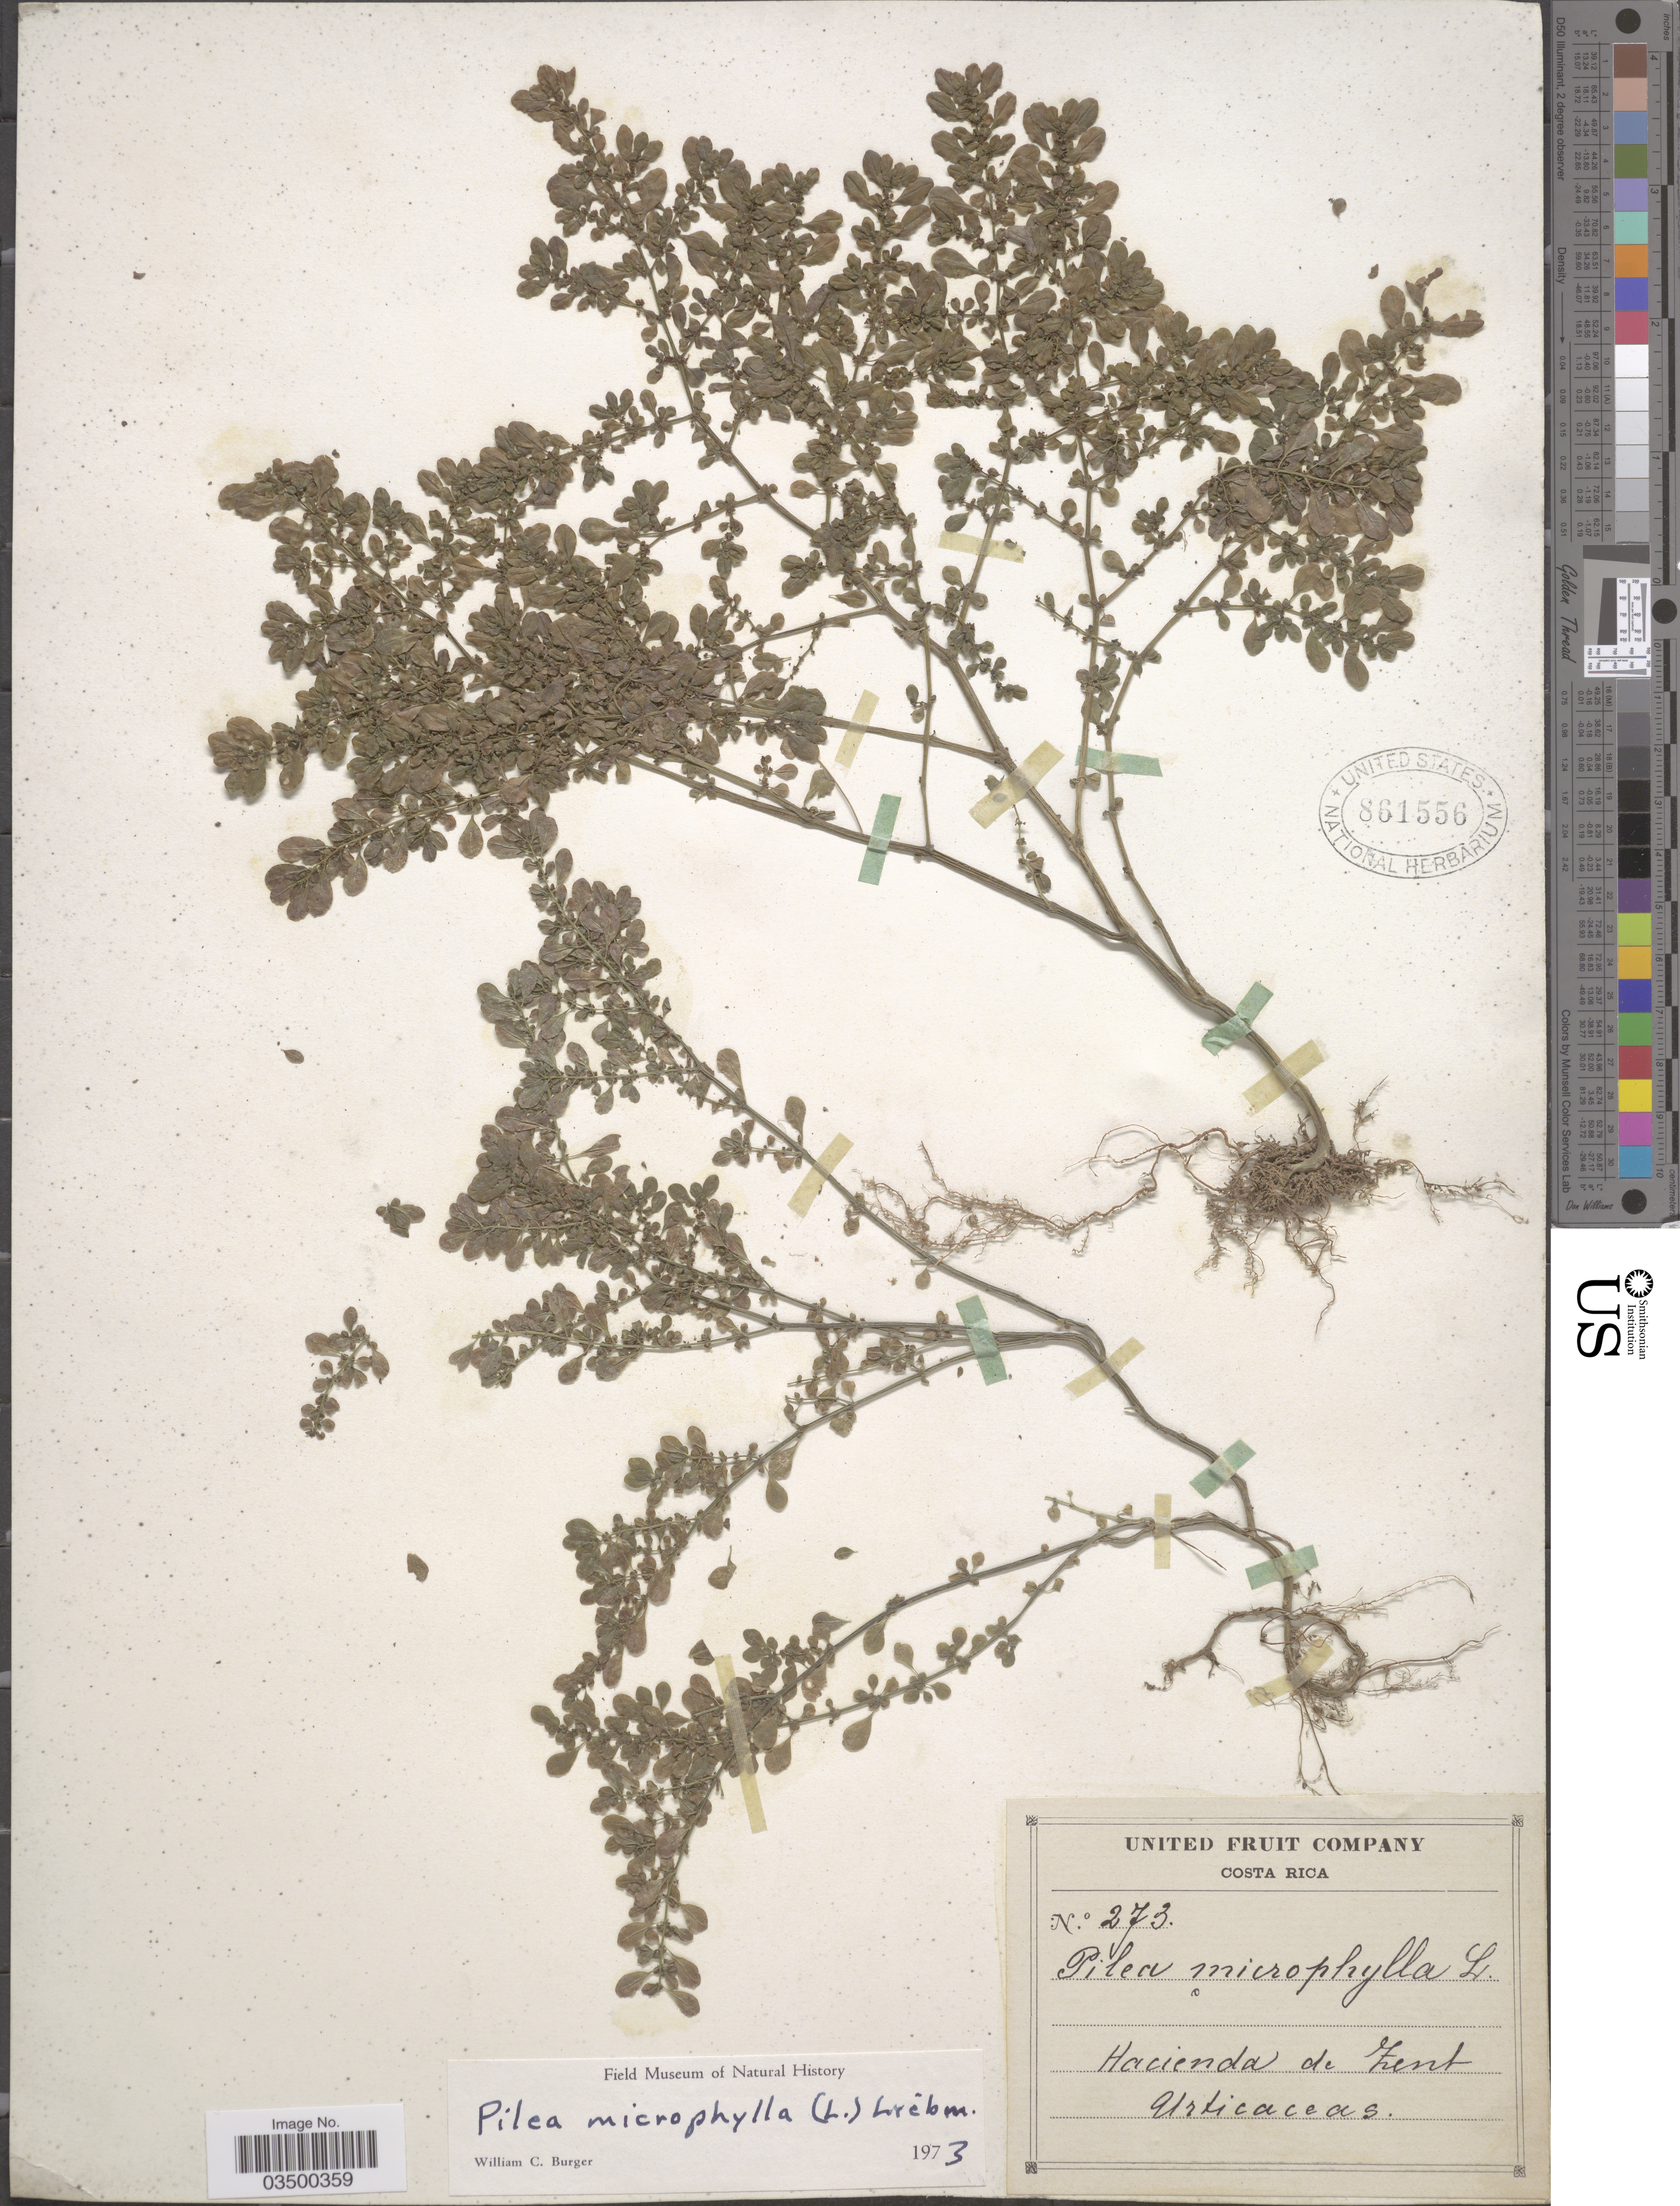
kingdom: Plantae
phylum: Tracheophyta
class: Magnoliopsida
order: Rosales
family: Urticaceae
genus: Pilea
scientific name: Pilea microphylla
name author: (L.) Liebm.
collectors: United Fruit Company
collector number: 273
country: Costa Rica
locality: Hacienda de Zent Urticaceas.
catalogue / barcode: US 861556